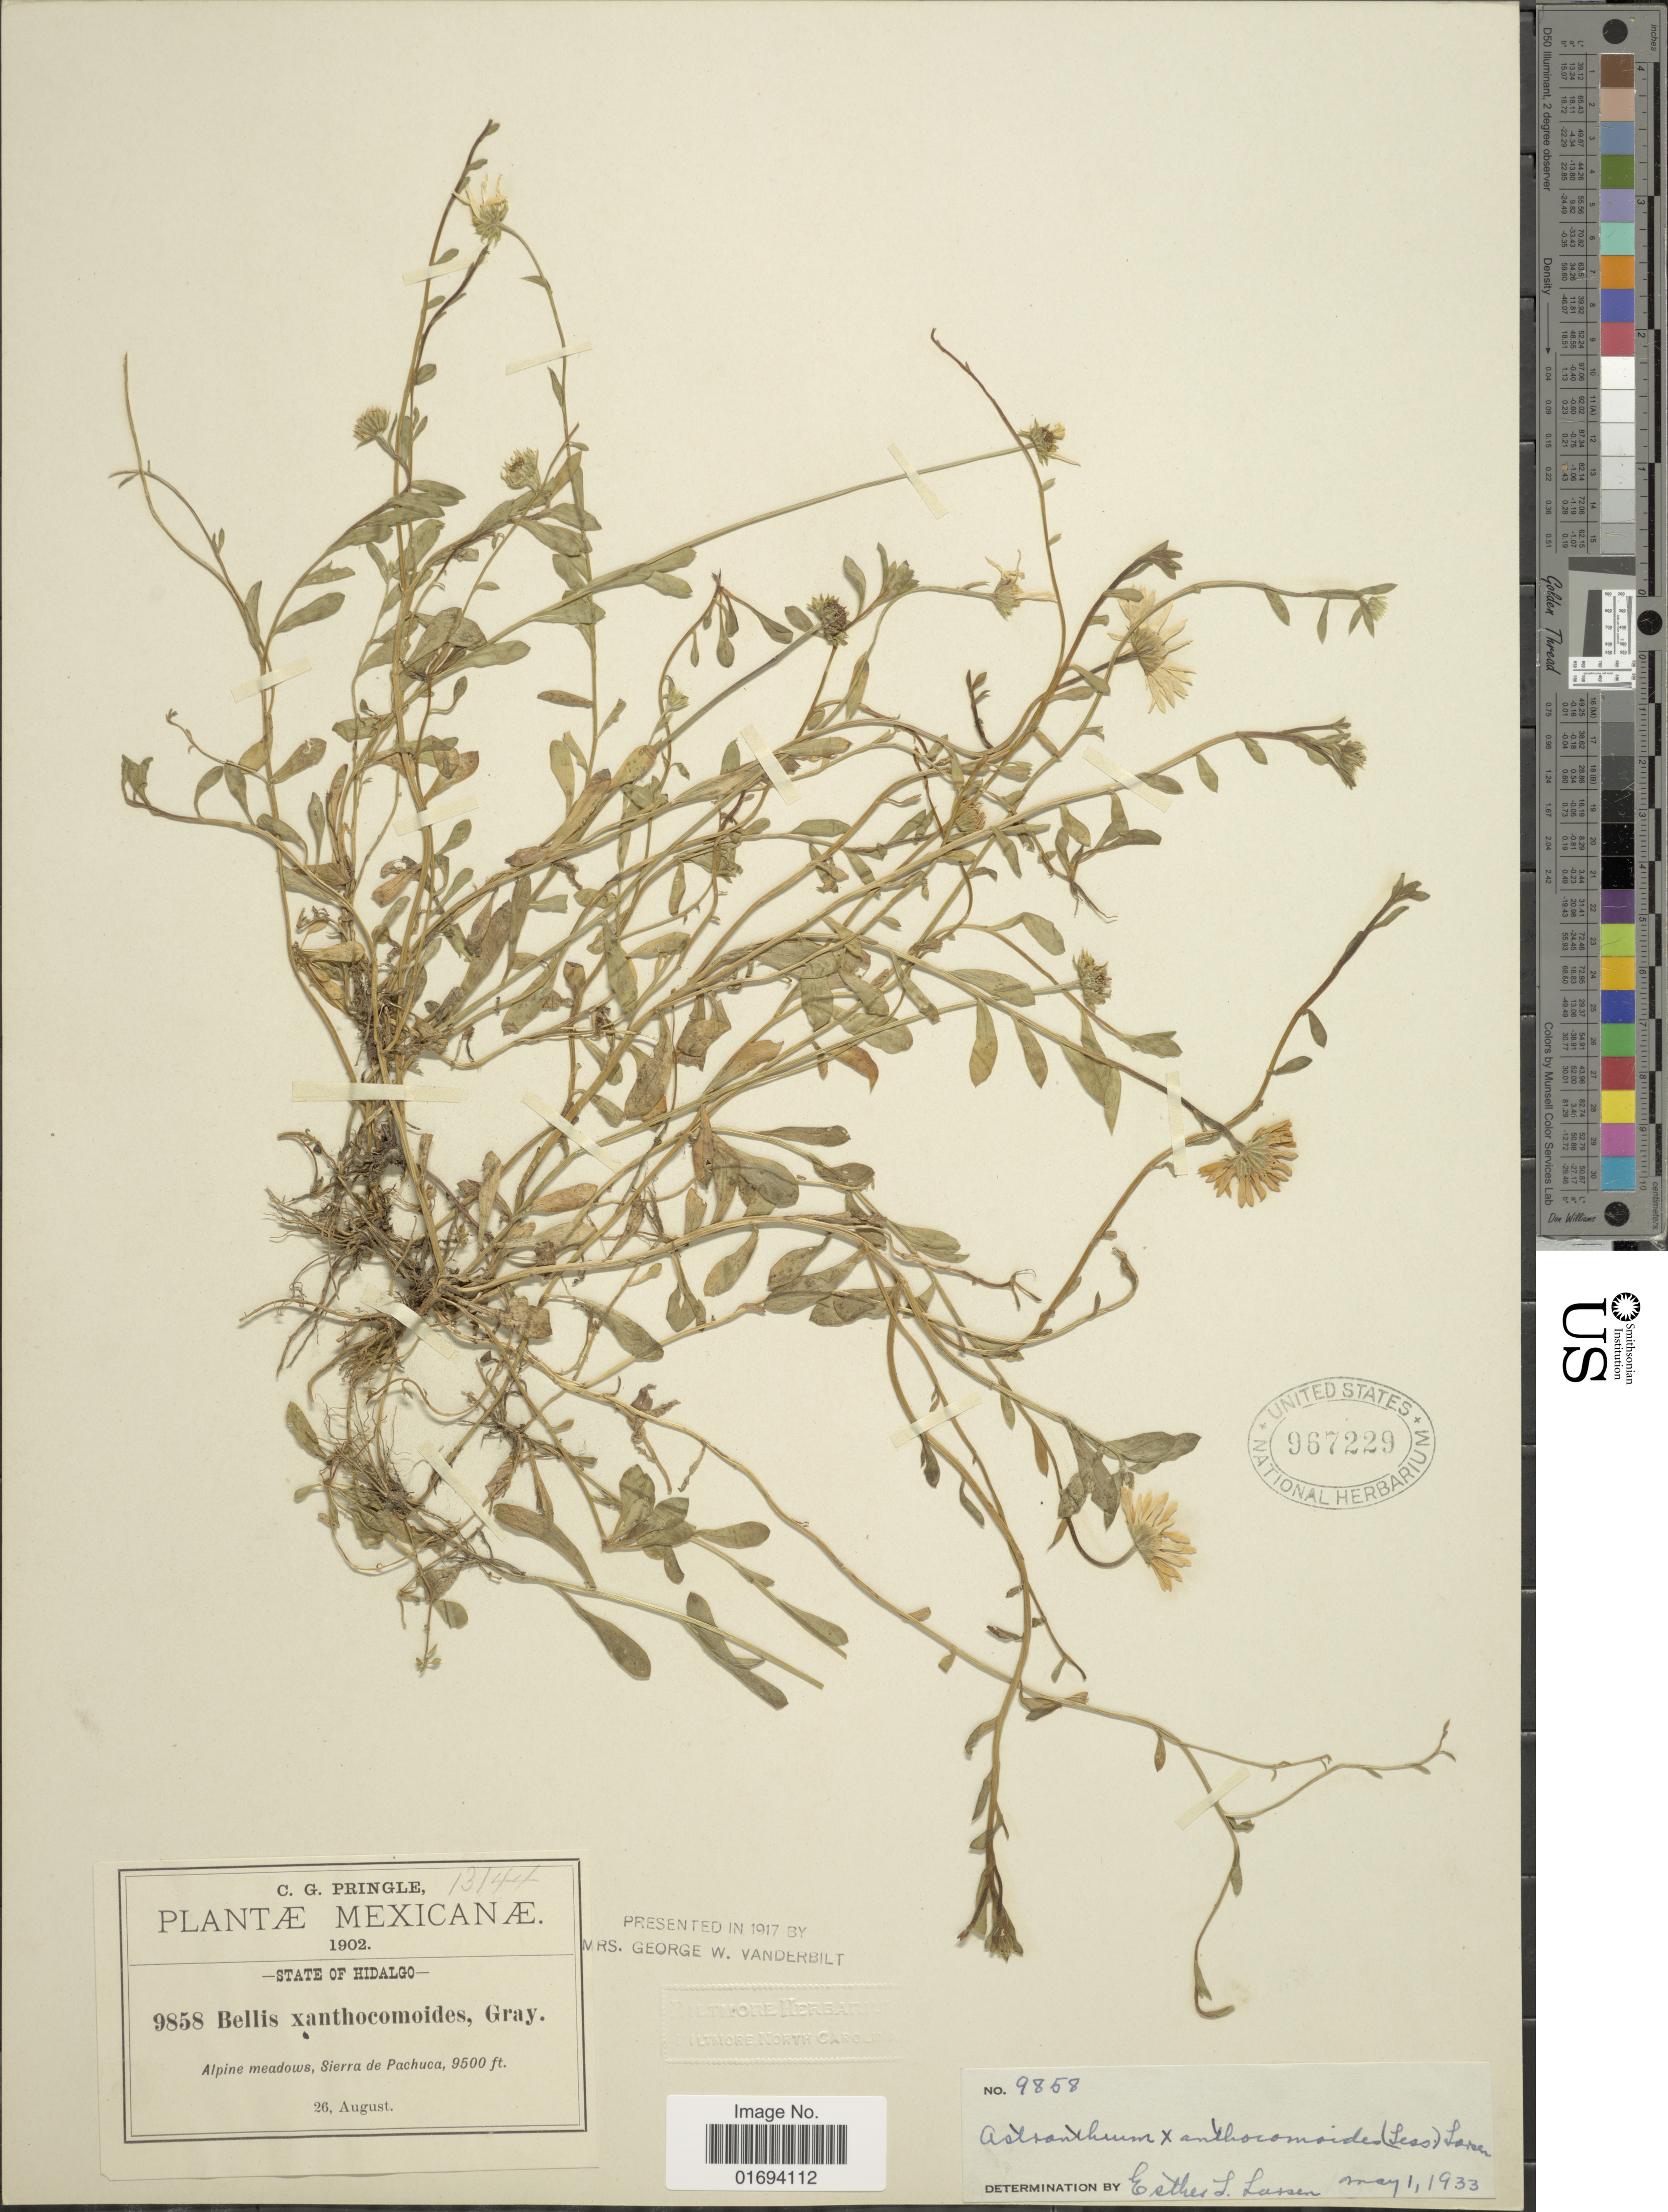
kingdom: Plantae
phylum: Tracheophyta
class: Magnoliopsida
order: Asterales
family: Asteraceae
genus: Astranthium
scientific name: Astranthium xanthocomoides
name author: (Less.) Larsen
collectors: C. G. Pringle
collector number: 9858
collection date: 1902-08-23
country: Mexico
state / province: Hidalgo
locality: Alpine meadows, Sierra de Pachuca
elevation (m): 2896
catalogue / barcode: US 967229